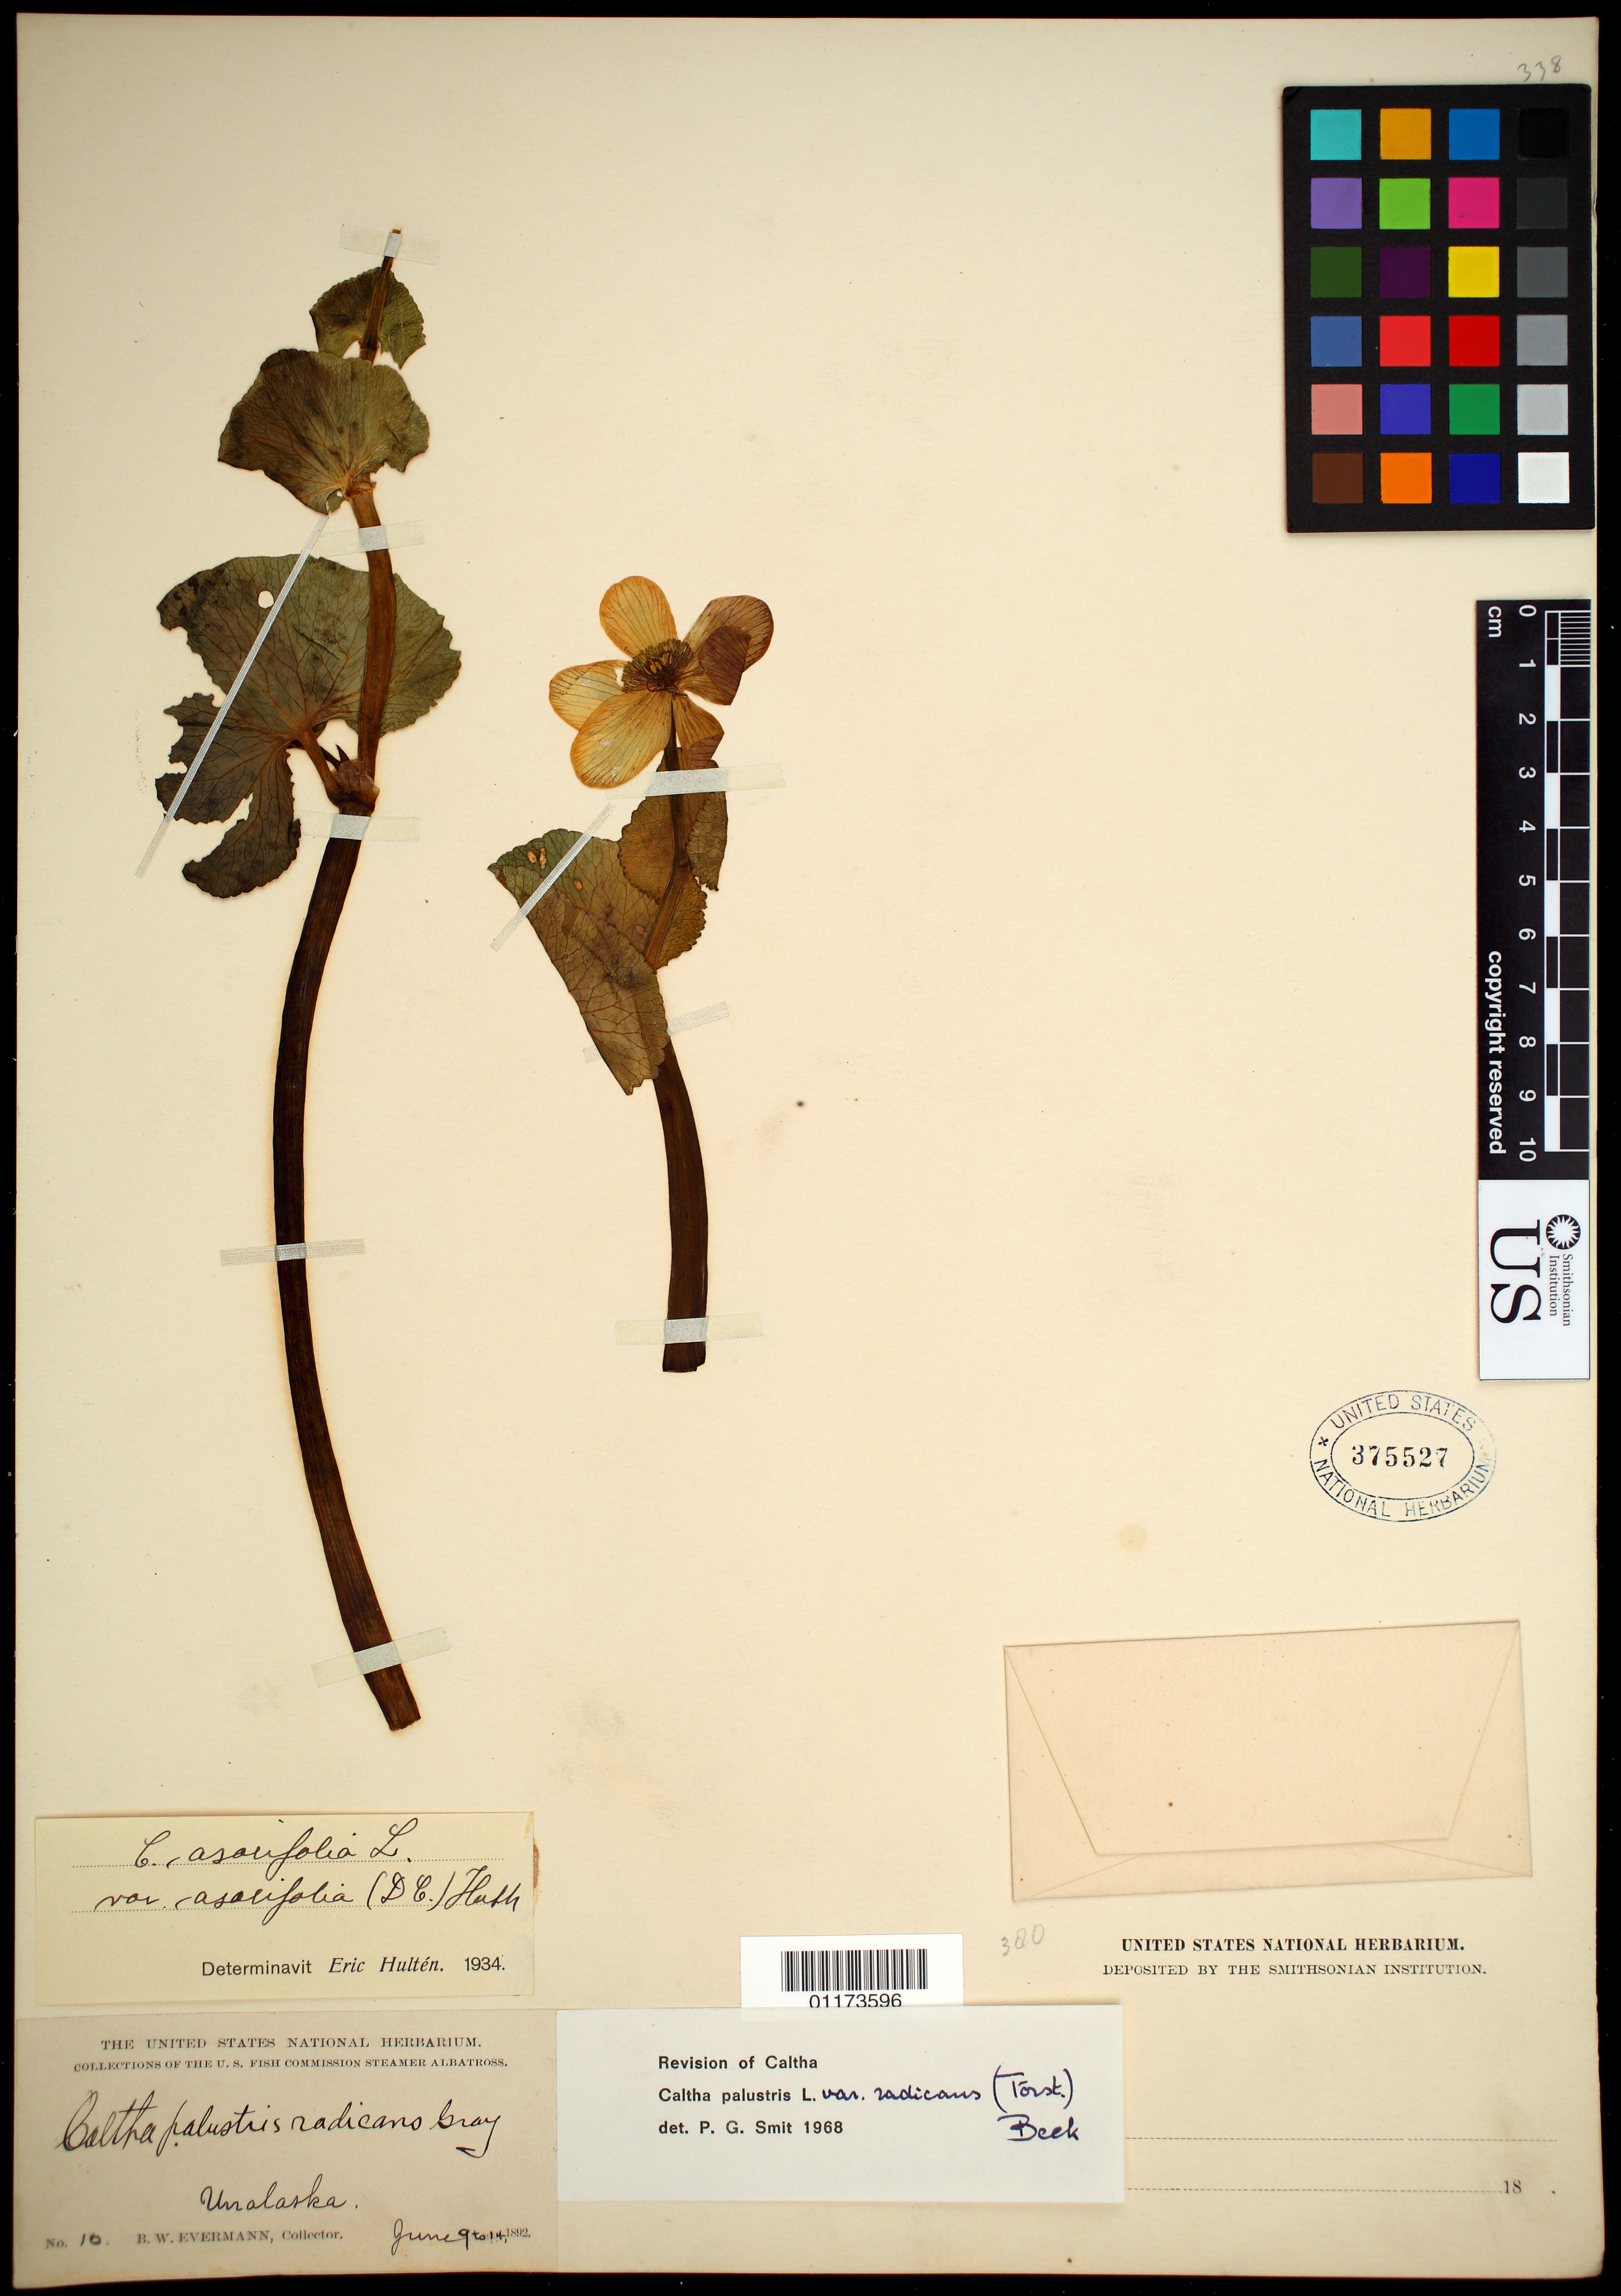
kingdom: Plantae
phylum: Tracheophyta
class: Magnoliopsida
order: Ranunculales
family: Ranunculaceae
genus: Caltha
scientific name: Caltha palustris var. radicans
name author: (T.F. Forst) Beck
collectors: B. W. Evermann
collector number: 10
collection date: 1892-06-09/1892-06-14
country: United States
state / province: Alaska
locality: Unalaska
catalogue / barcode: US 375527